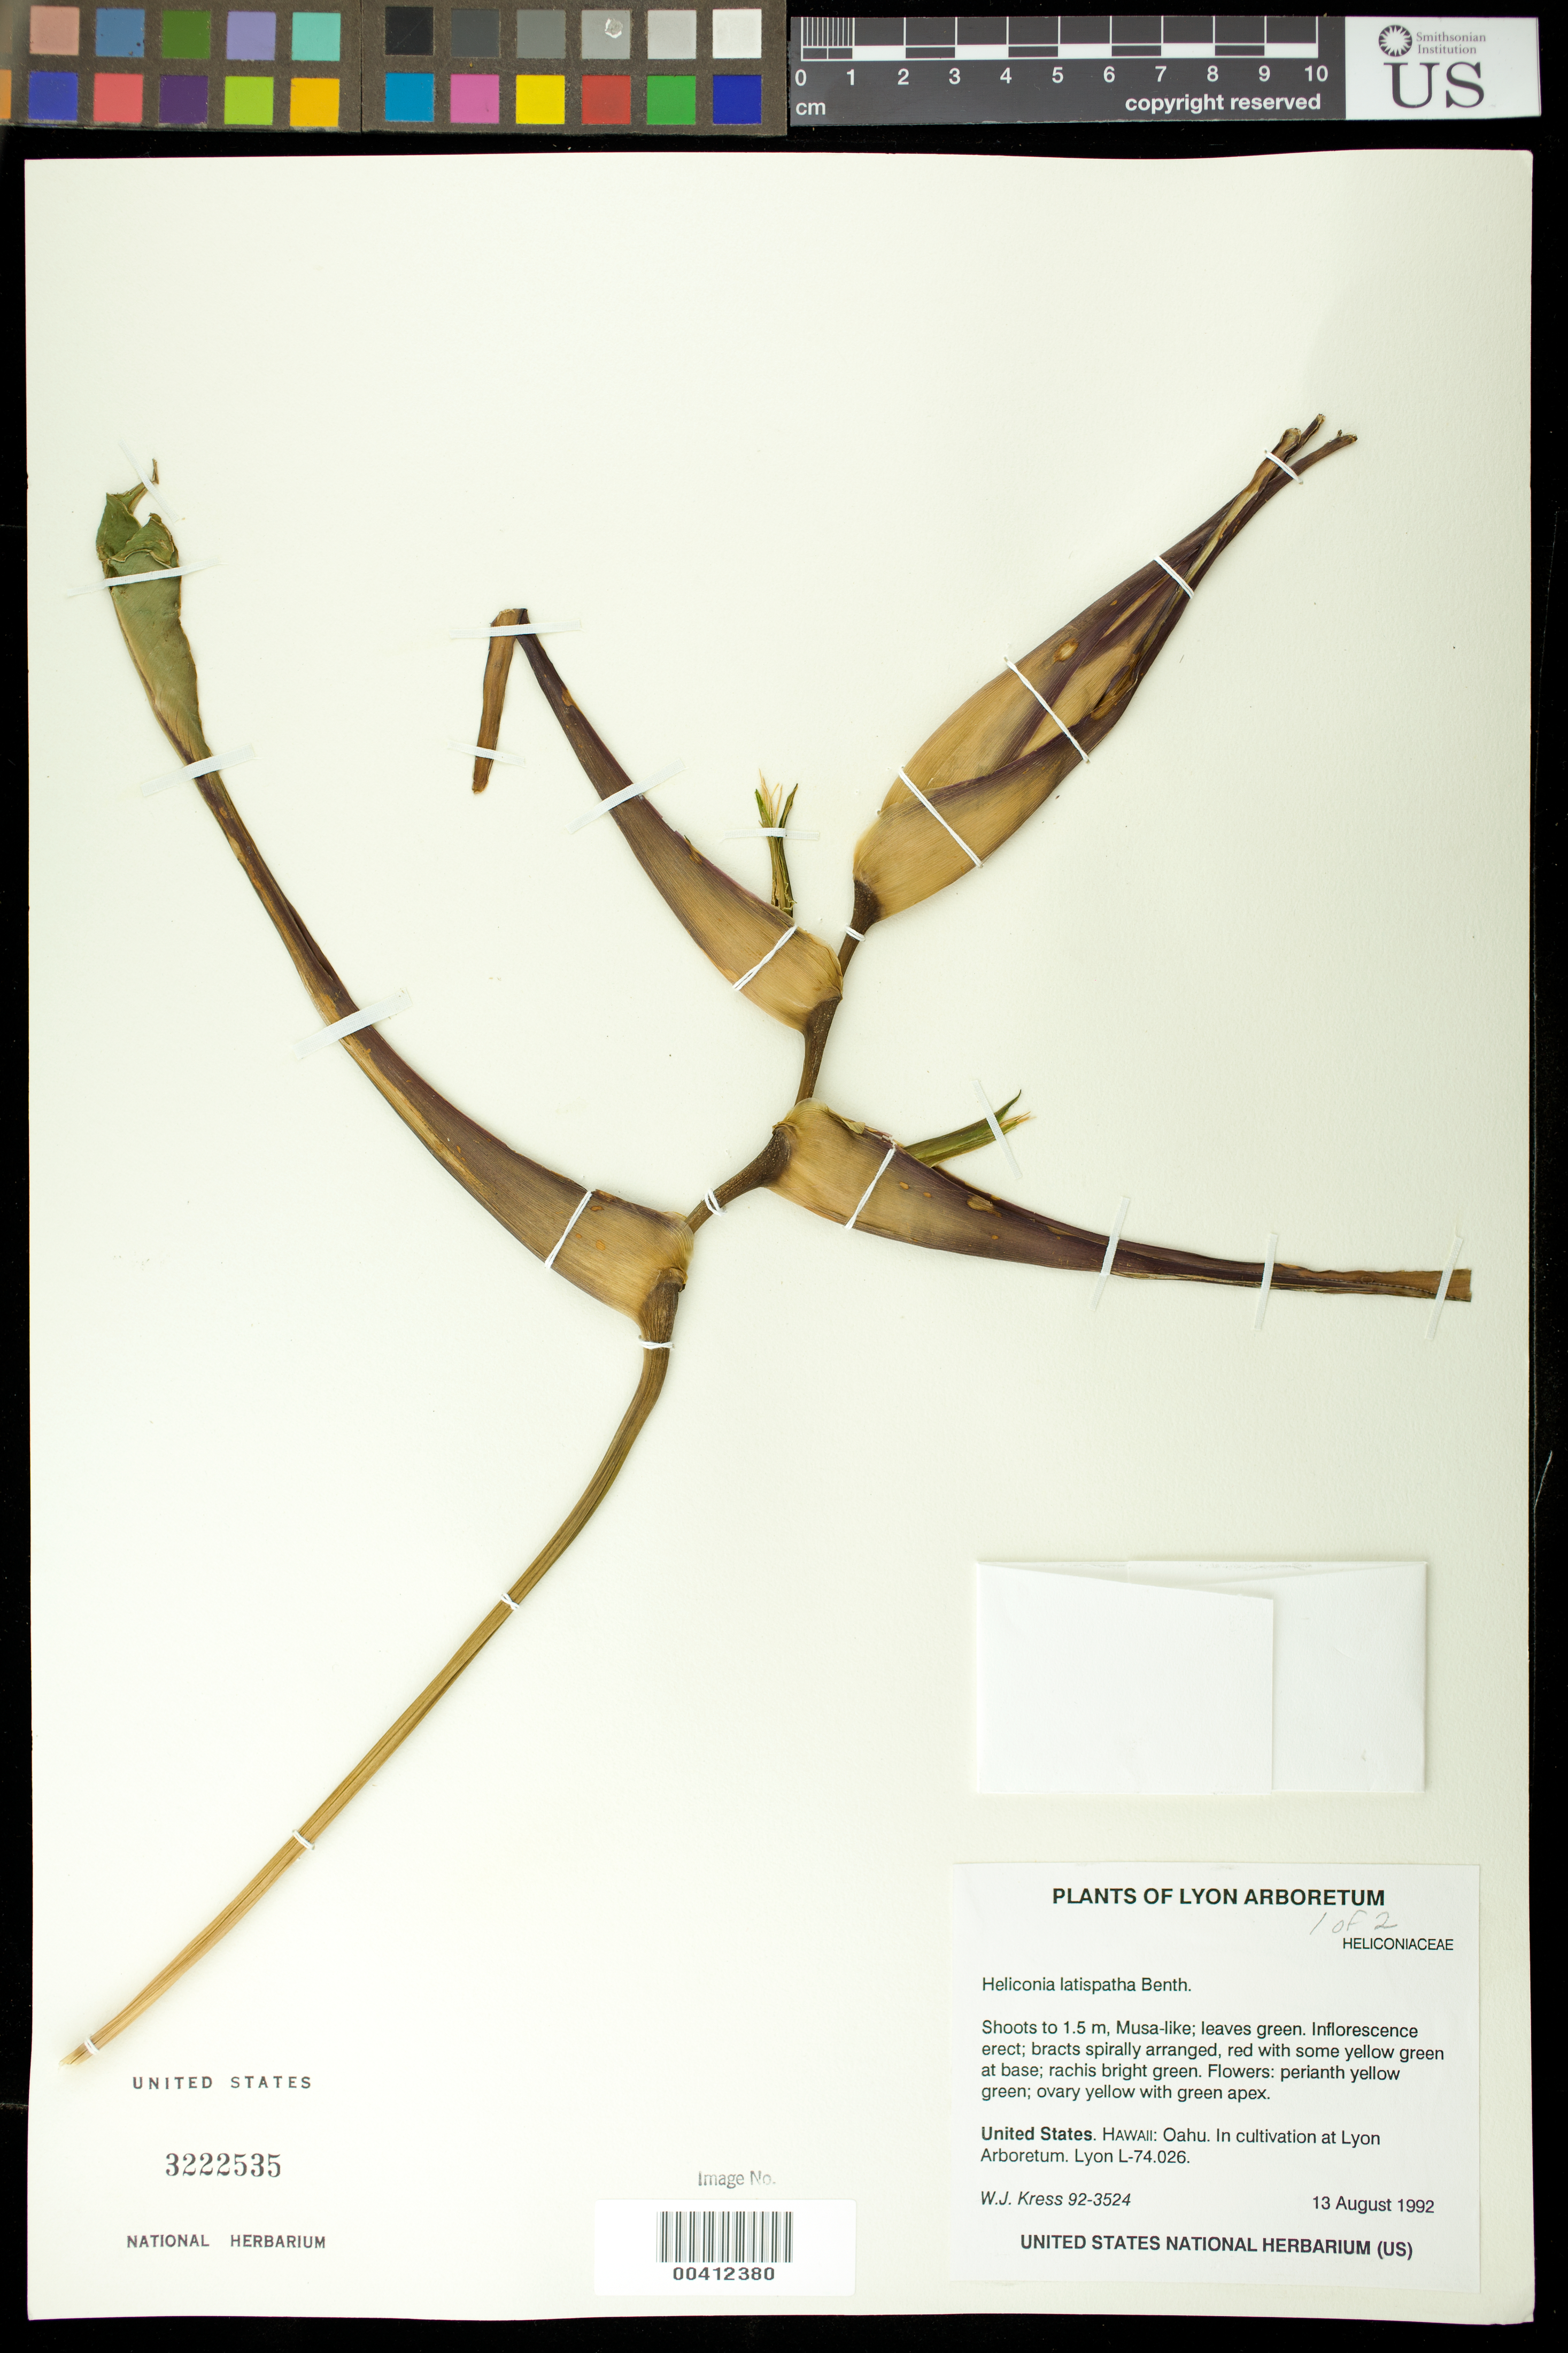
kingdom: Plantae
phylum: Tracheophyta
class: Liliopsida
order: Zingiberales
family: Heliconiaceae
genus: Heliconia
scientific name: Heliconia latispatha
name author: Benth.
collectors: W. J. Kress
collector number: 92-3524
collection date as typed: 13 Aug 1992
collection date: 1992-08-13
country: United States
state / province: Hawaii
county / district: Honolulu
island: Oahu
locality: Lyon arboretum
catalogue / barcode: US 3222535